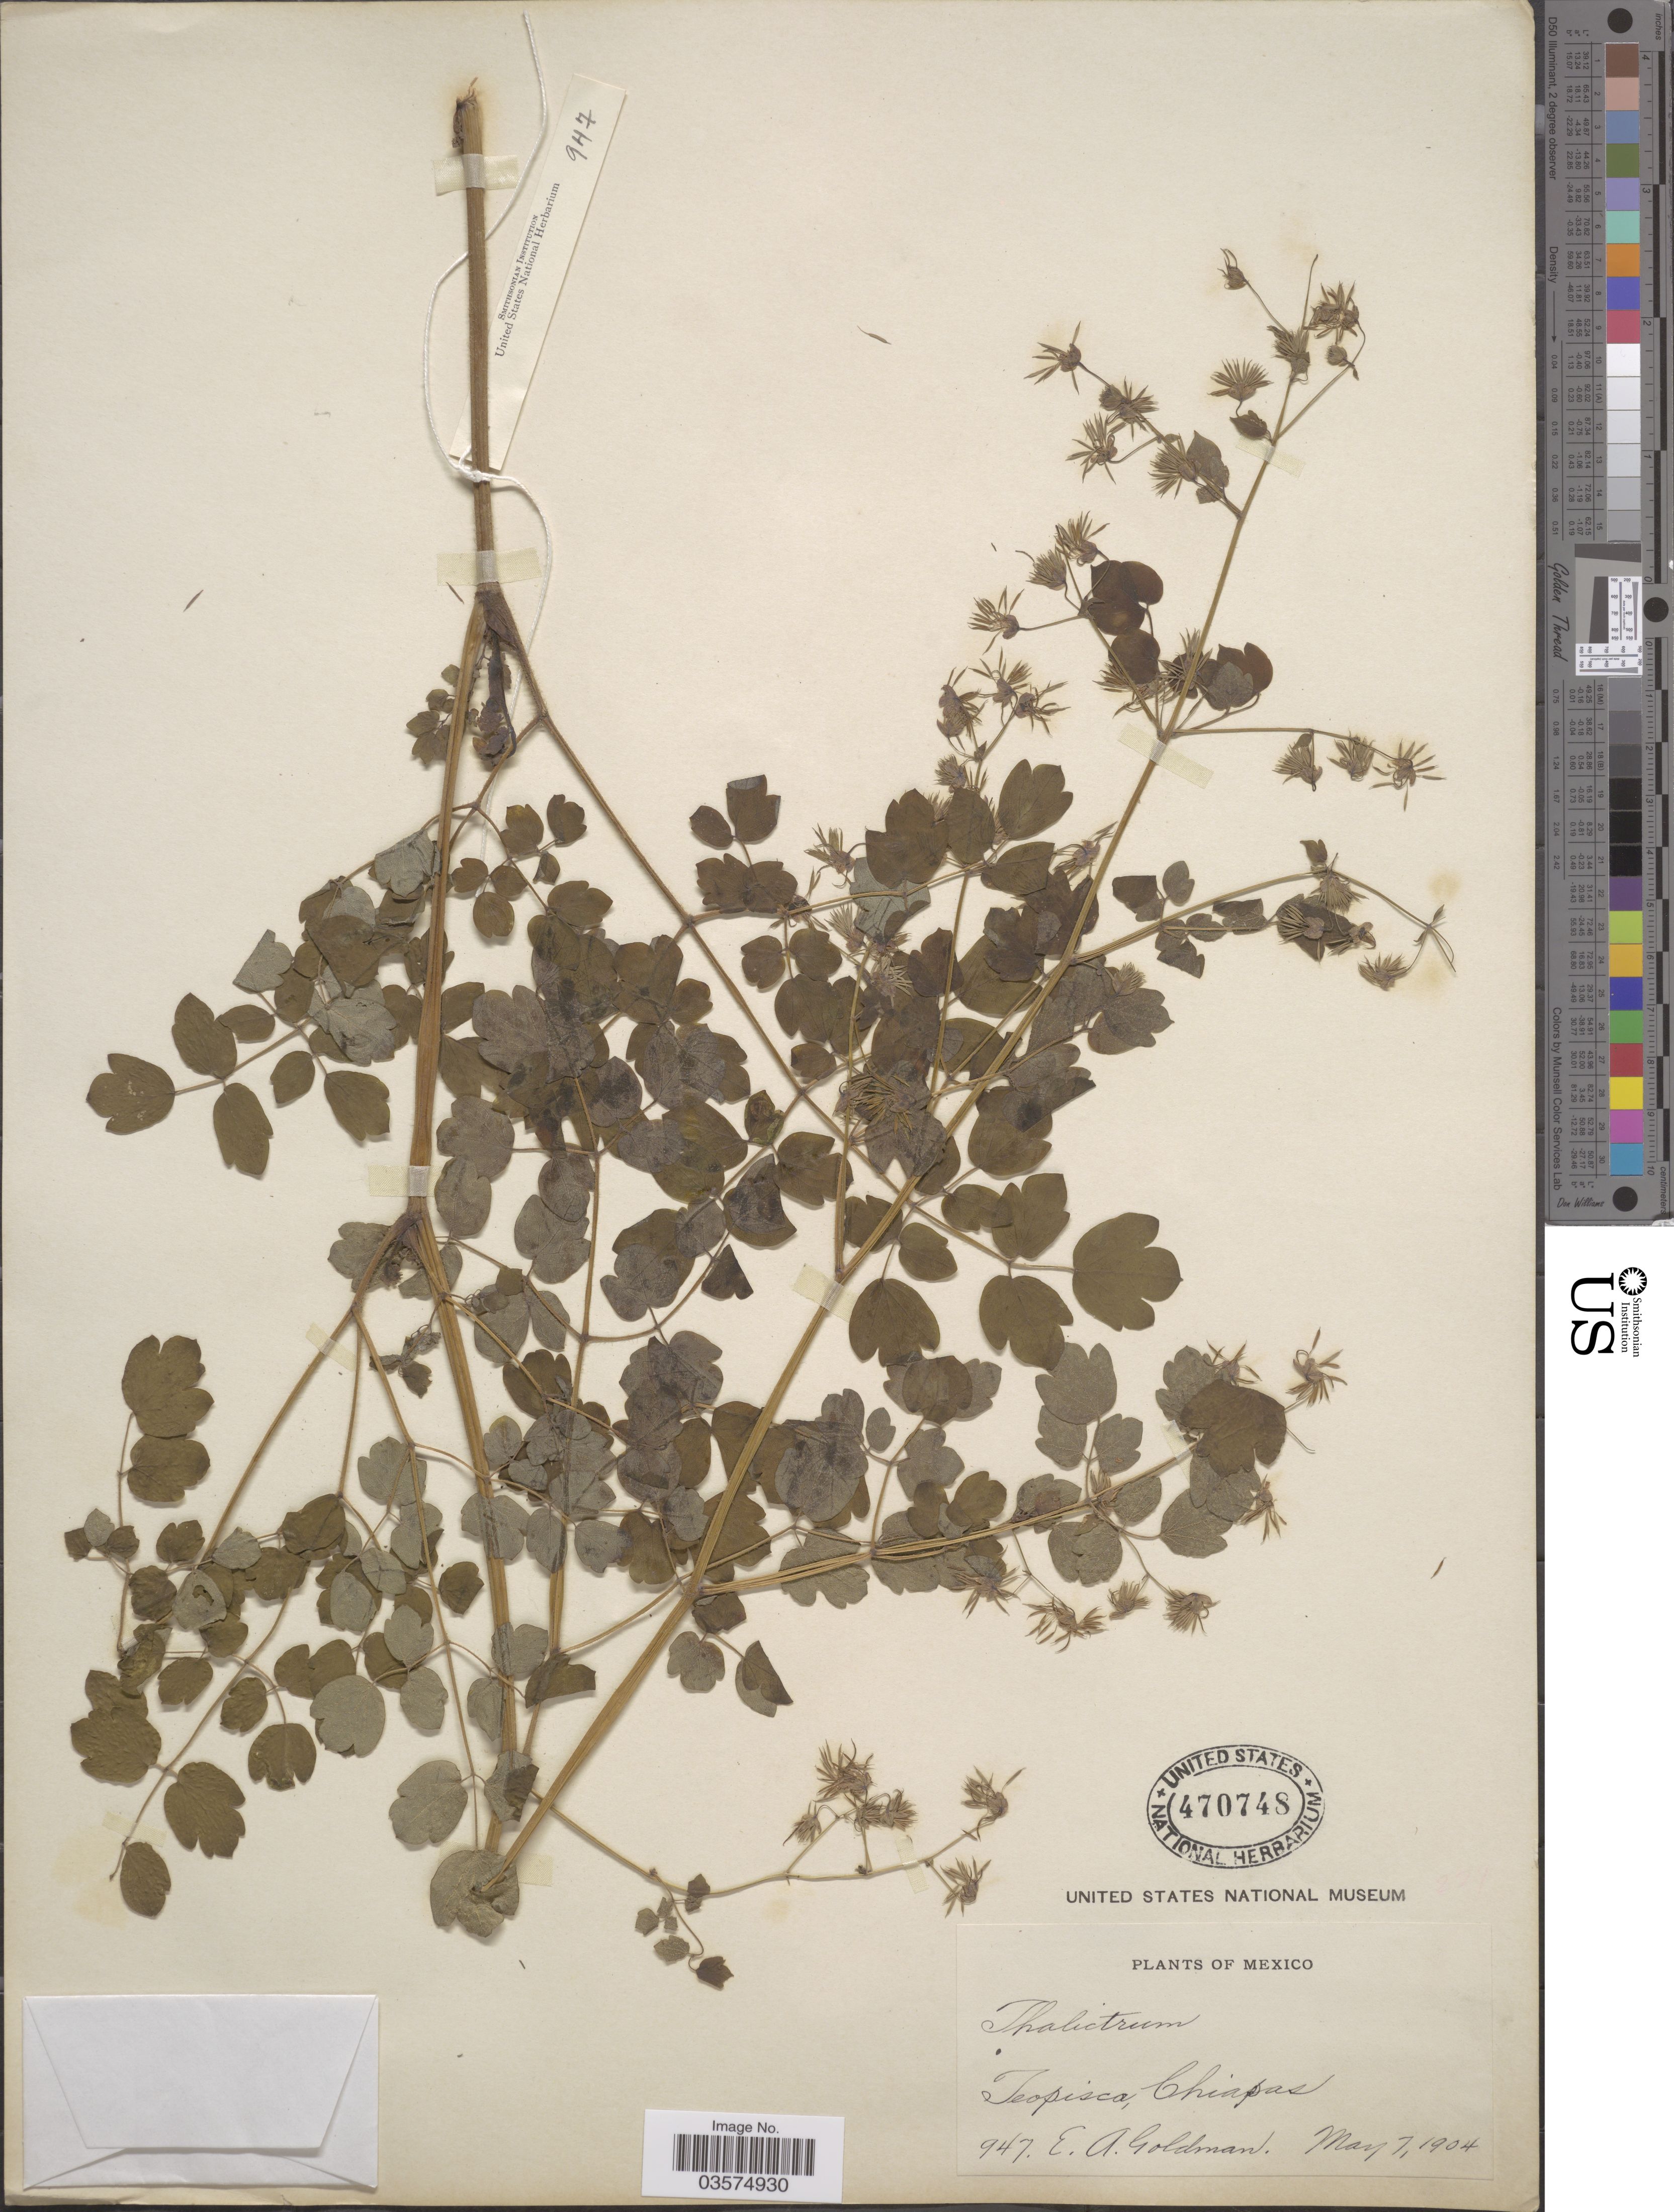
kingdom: Plantae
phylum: Tracheophyta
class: Magnoliopsida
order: Ranunculales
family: Ranunculaceae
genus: Thalictrum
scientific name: Thalictrum sp.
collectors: E. A. Goldman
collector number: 947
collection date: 1904-05-07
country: Mexico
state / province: Chiapas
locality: Teopisca.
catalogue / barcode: US 470748